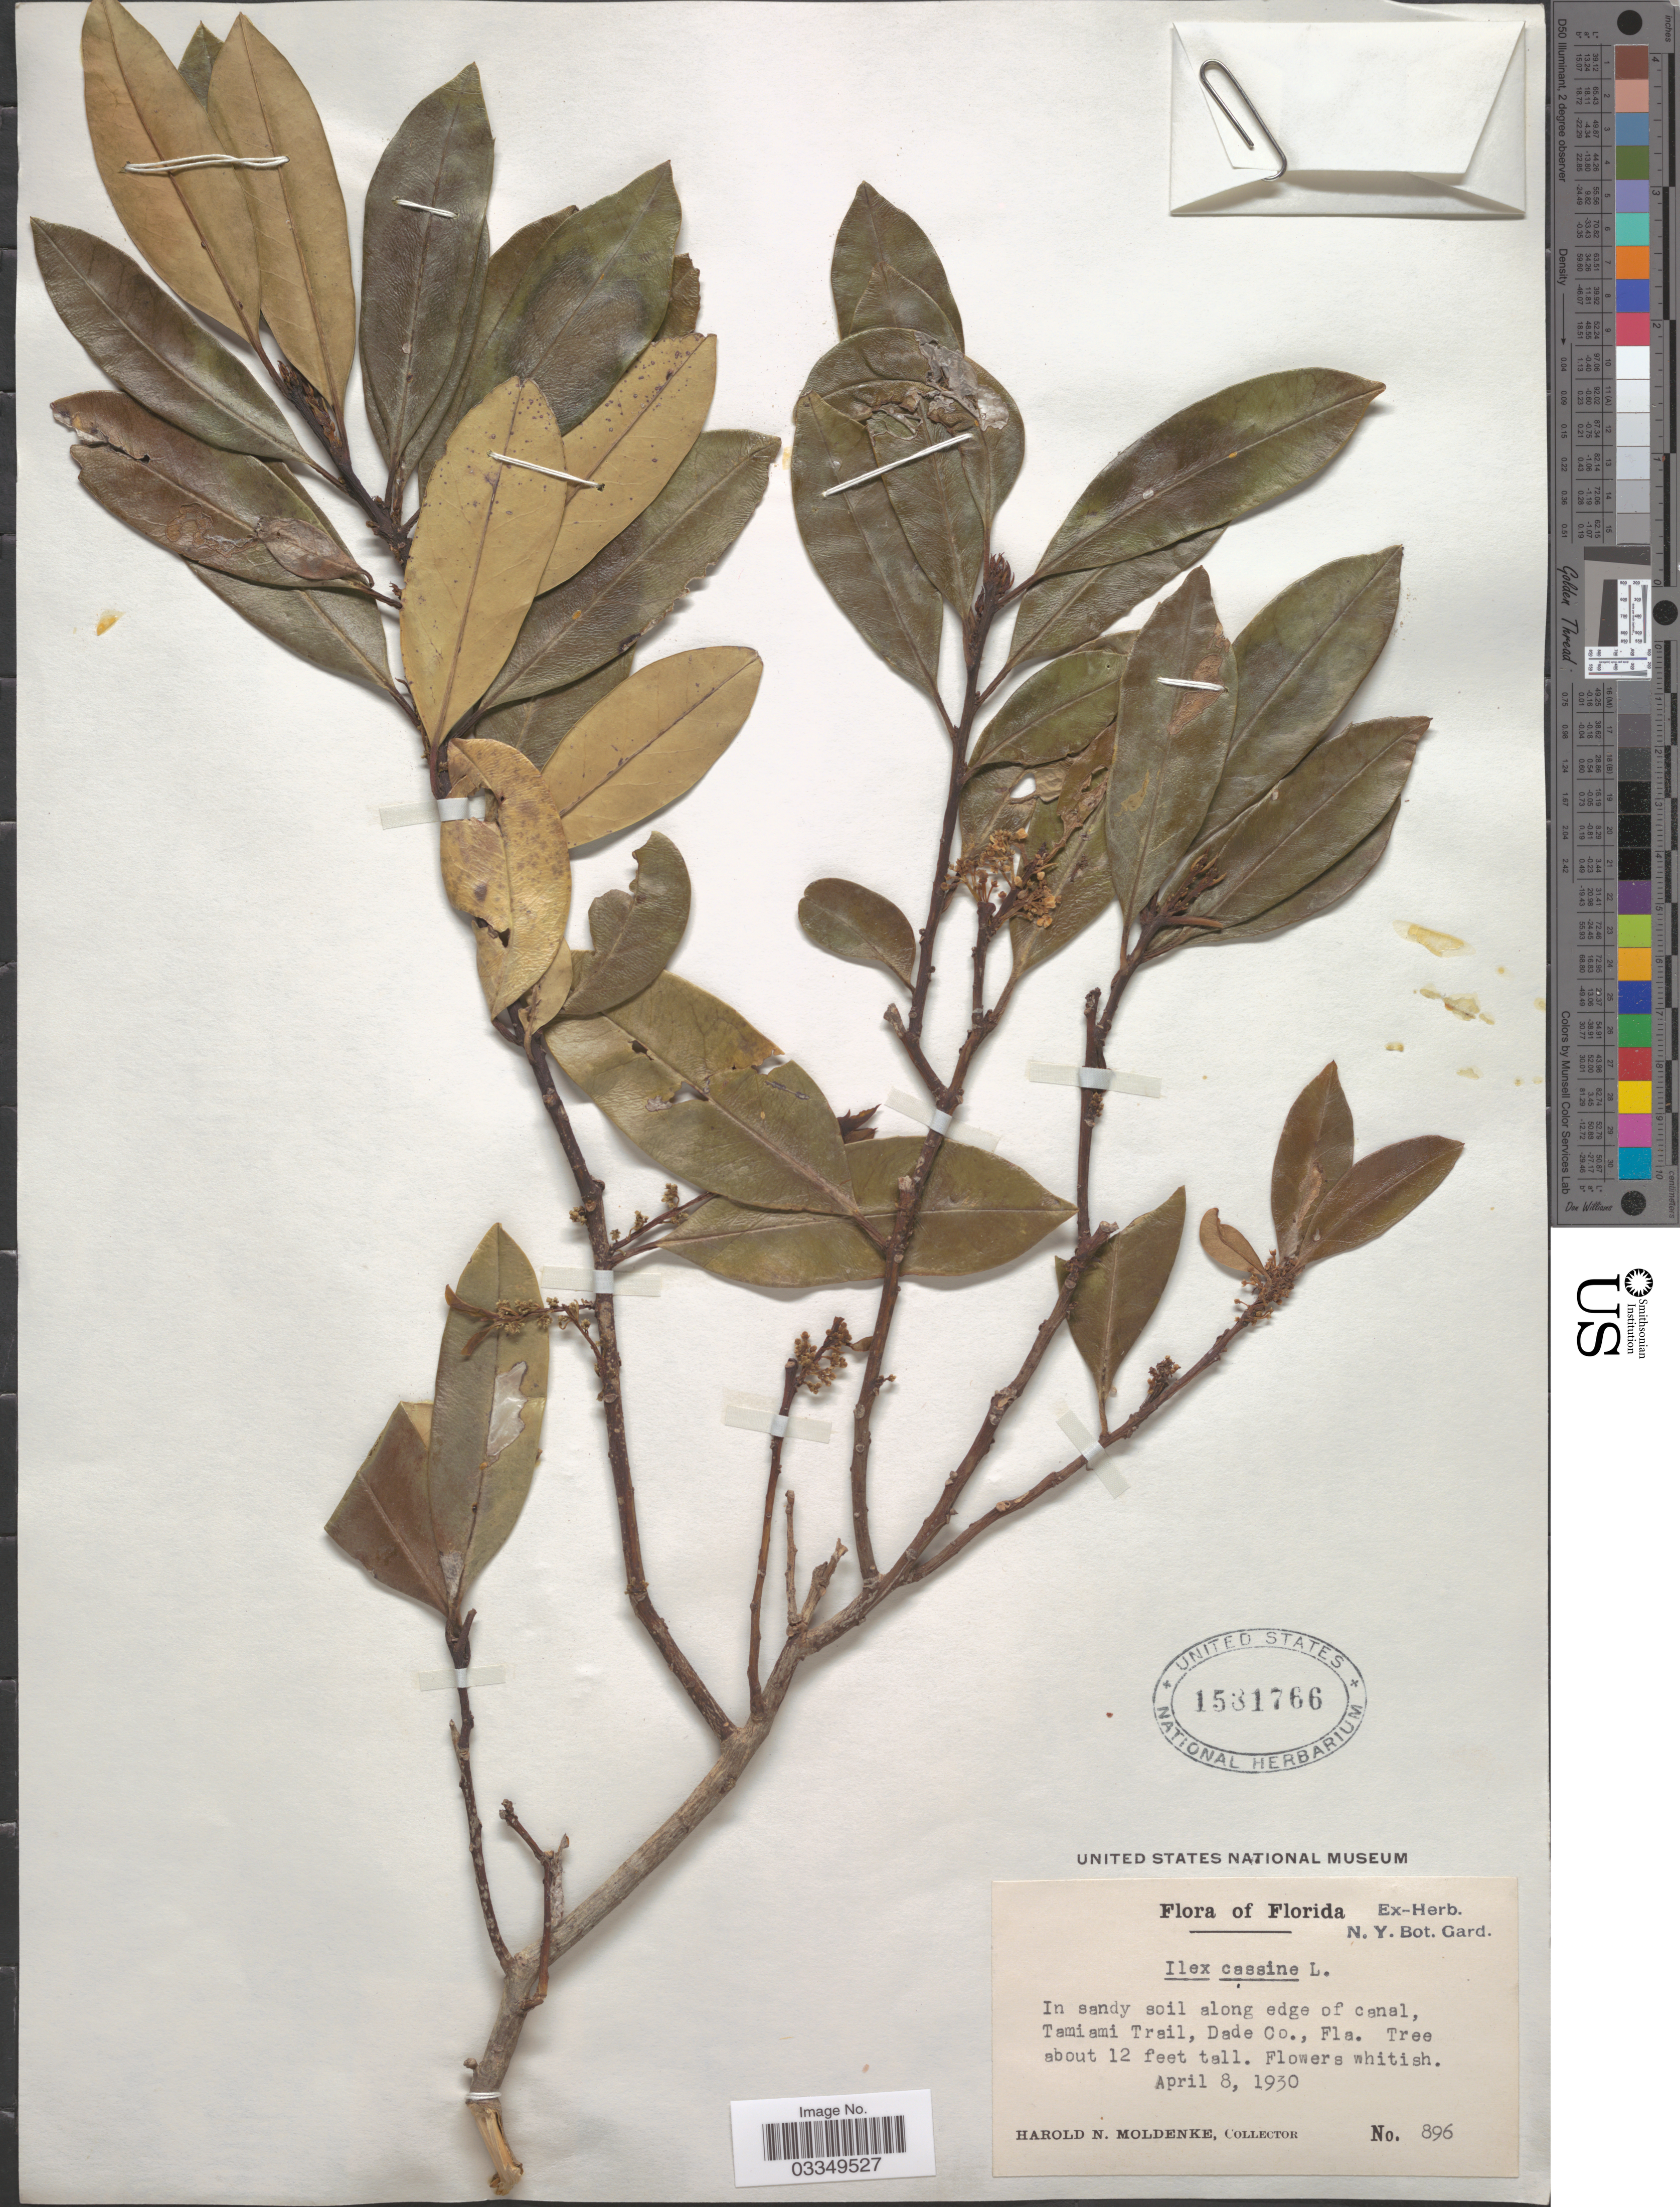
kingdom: Plantae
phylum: Tracheophyta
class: Magnoliopsida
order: Aquifoliales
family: Aquifoliaceae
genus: Ilex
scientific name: Ilex cassine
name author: L.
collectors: H. N. Moldenke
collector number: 896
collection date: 1930-04-08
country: United States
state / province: Florida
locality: In sandy soil along edge of canal, Tamiami Trail, Dade Co.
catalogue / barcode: US 1531766